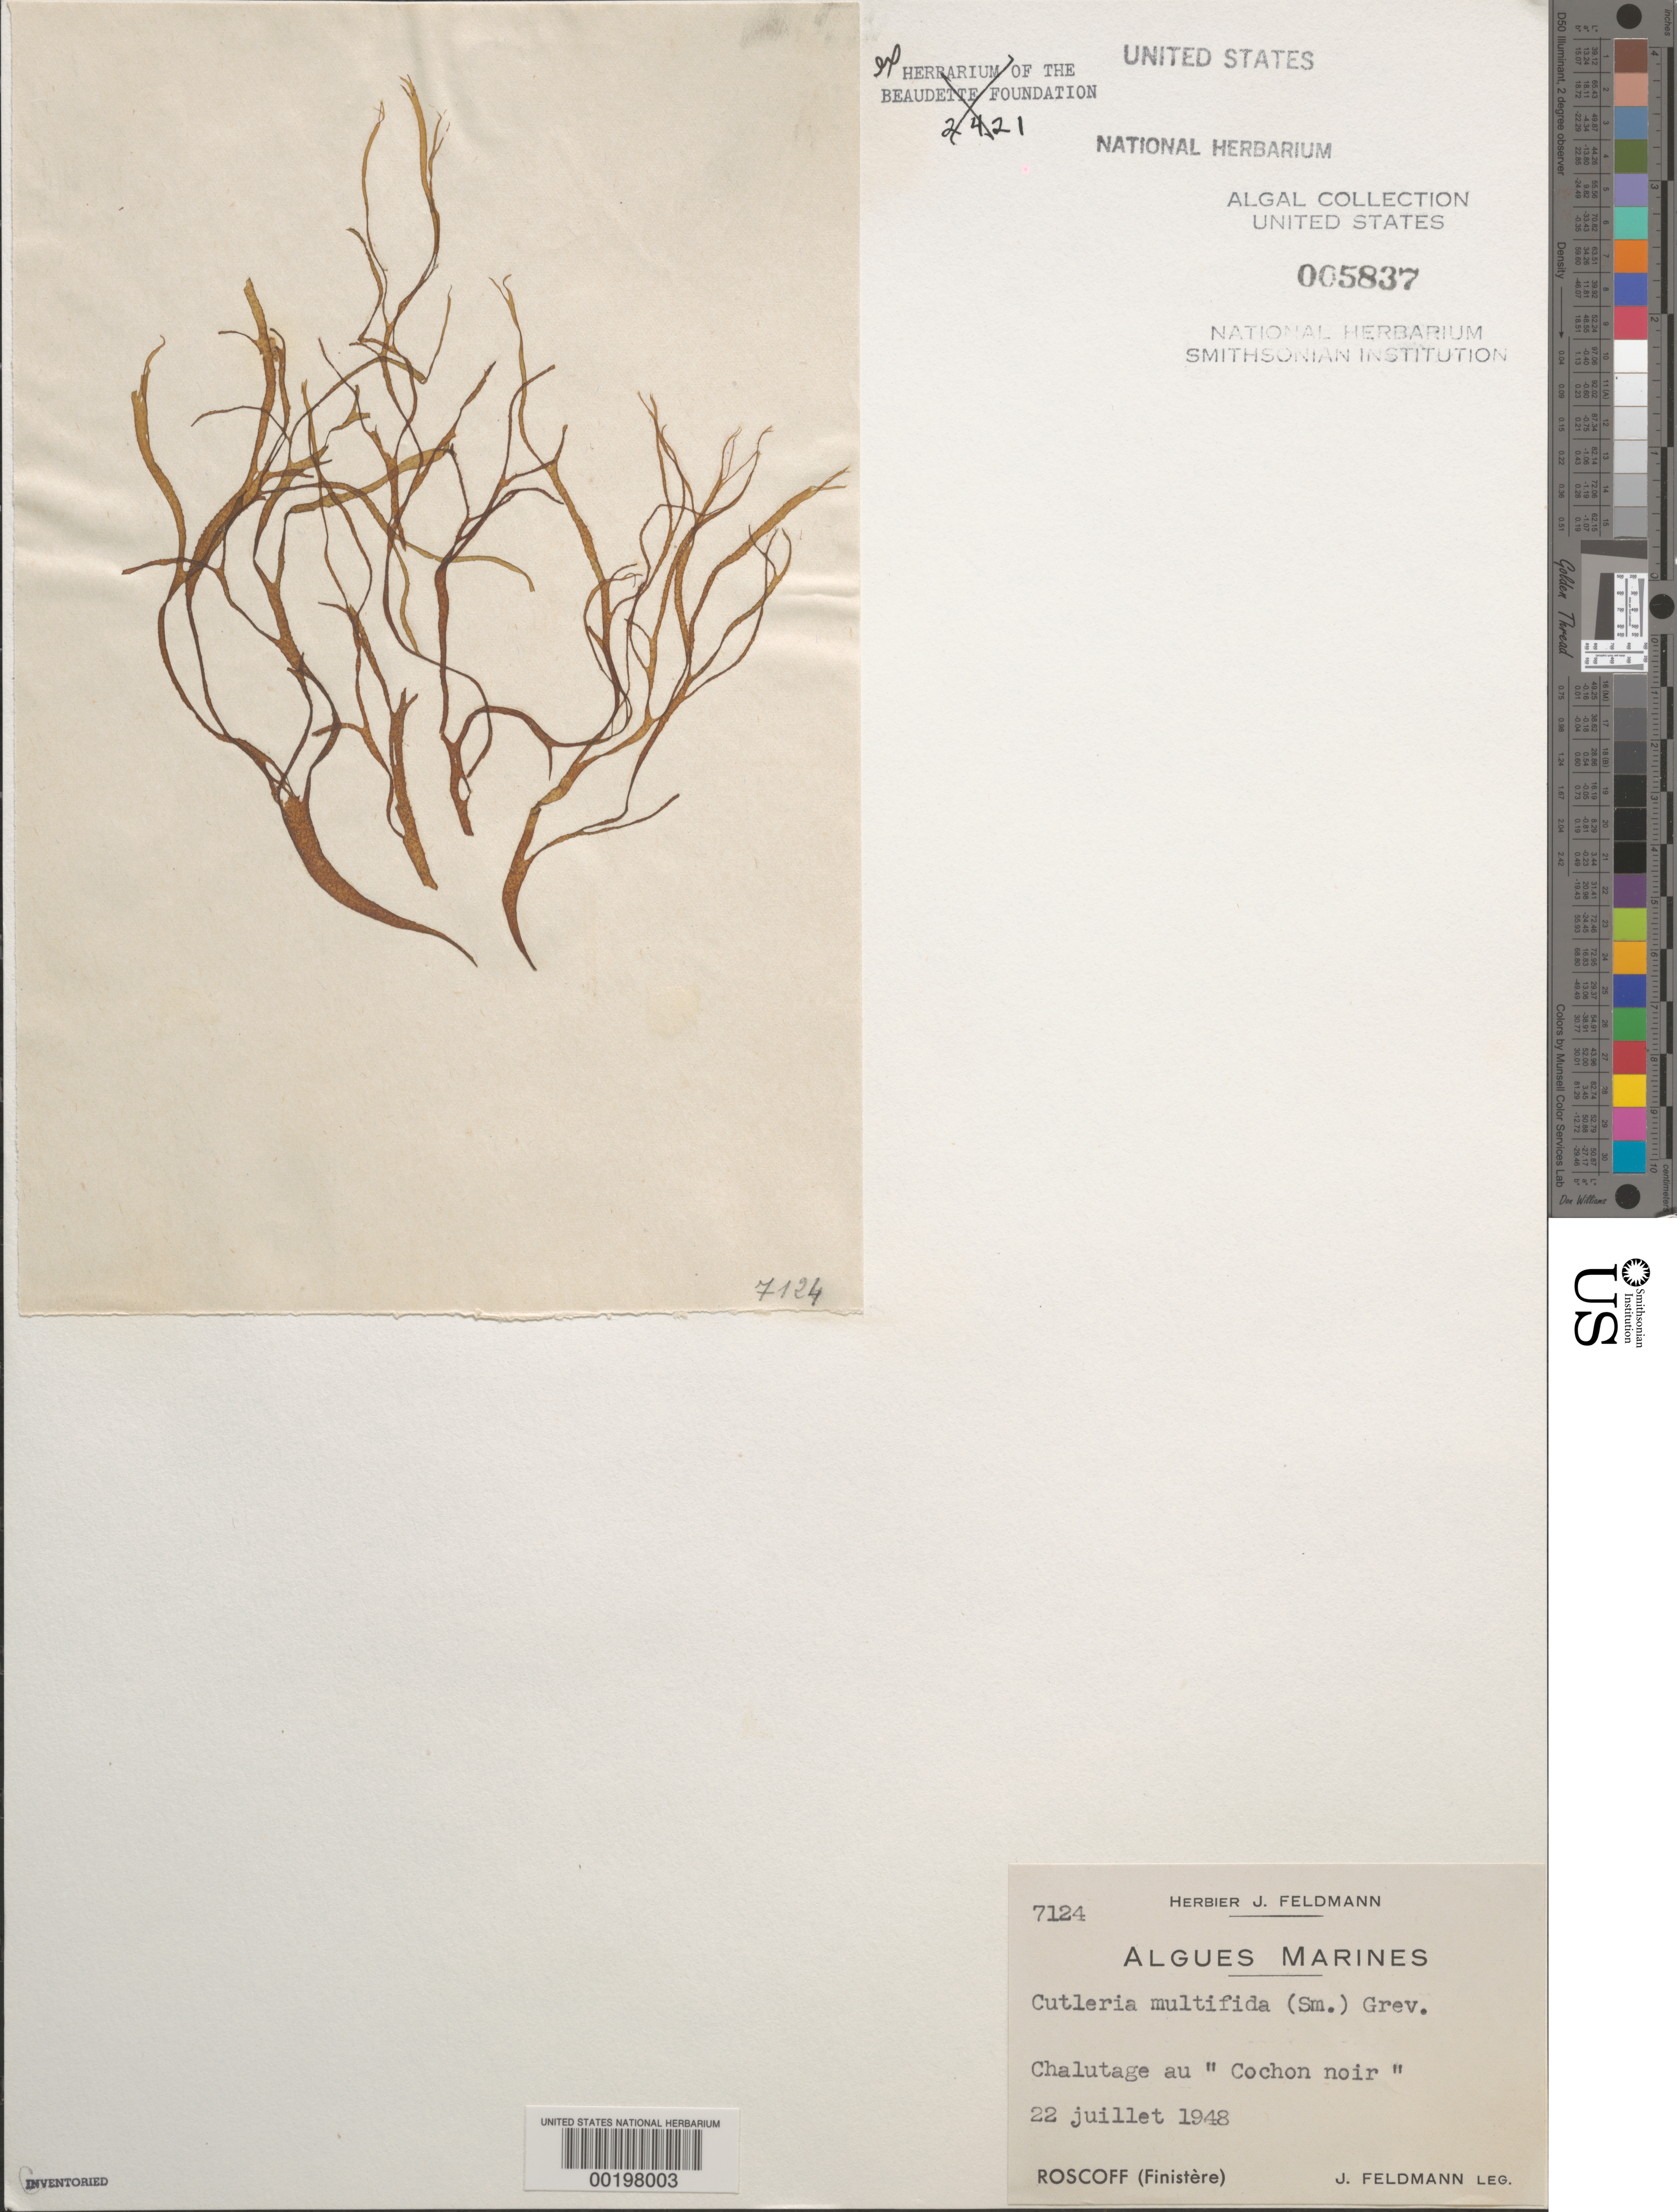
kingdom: Chromista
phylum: Ochrophyta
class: Phaeophyceae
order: Cutleriales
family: Cutleriaceae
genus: Cutleria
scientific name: Cutleria multifida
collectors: J. Feldmann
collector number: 7124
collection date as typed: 22 Jul 1948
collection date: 1948-07-22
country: France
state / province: Bretagne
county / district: Finistère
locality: Roscoff, cochon noir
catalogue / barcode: US 5837